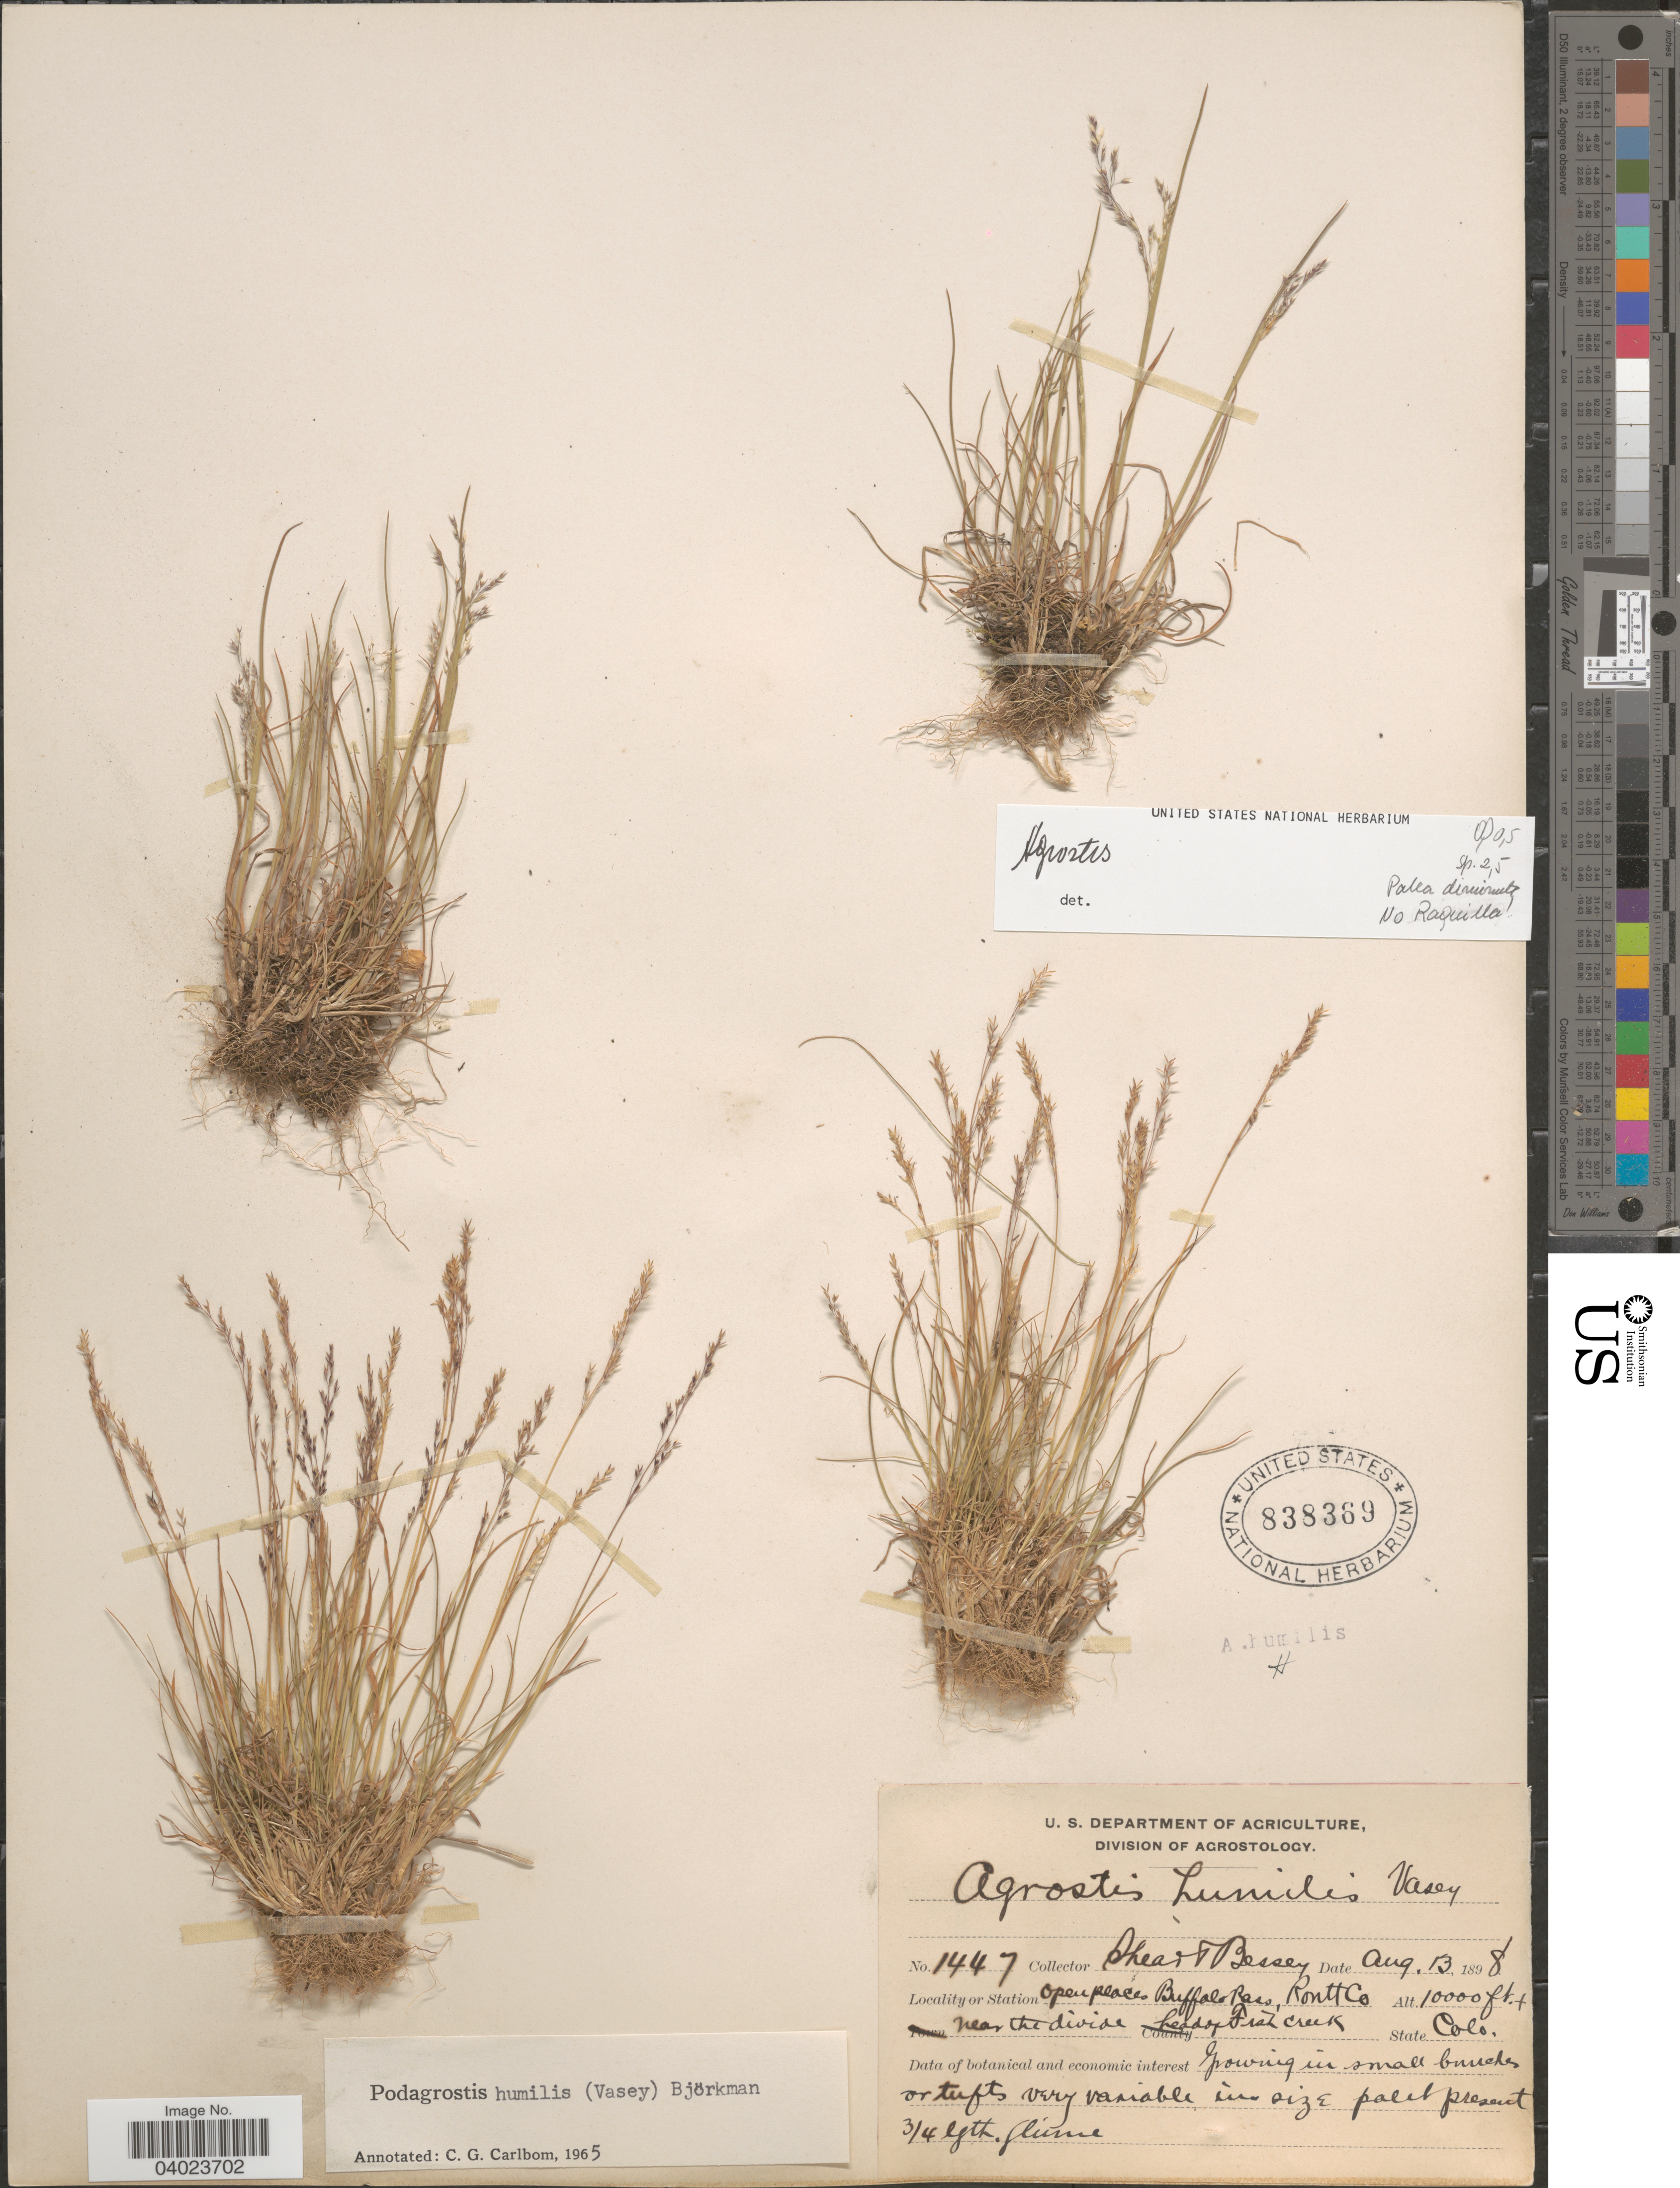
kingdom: Plantae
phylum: Tracheophyta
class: Liliopsida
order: Poales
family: Poaceae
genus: Agrostis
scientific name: Agrostis sp.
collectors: -- Shear & -. Bessey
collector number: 1447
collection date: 1898-08-13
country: United States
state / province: Colorado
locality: Station open place Buffalo Pass, Rontt Co. near the divide head of Fish Creek.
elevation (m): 3048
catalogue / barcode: US 838369